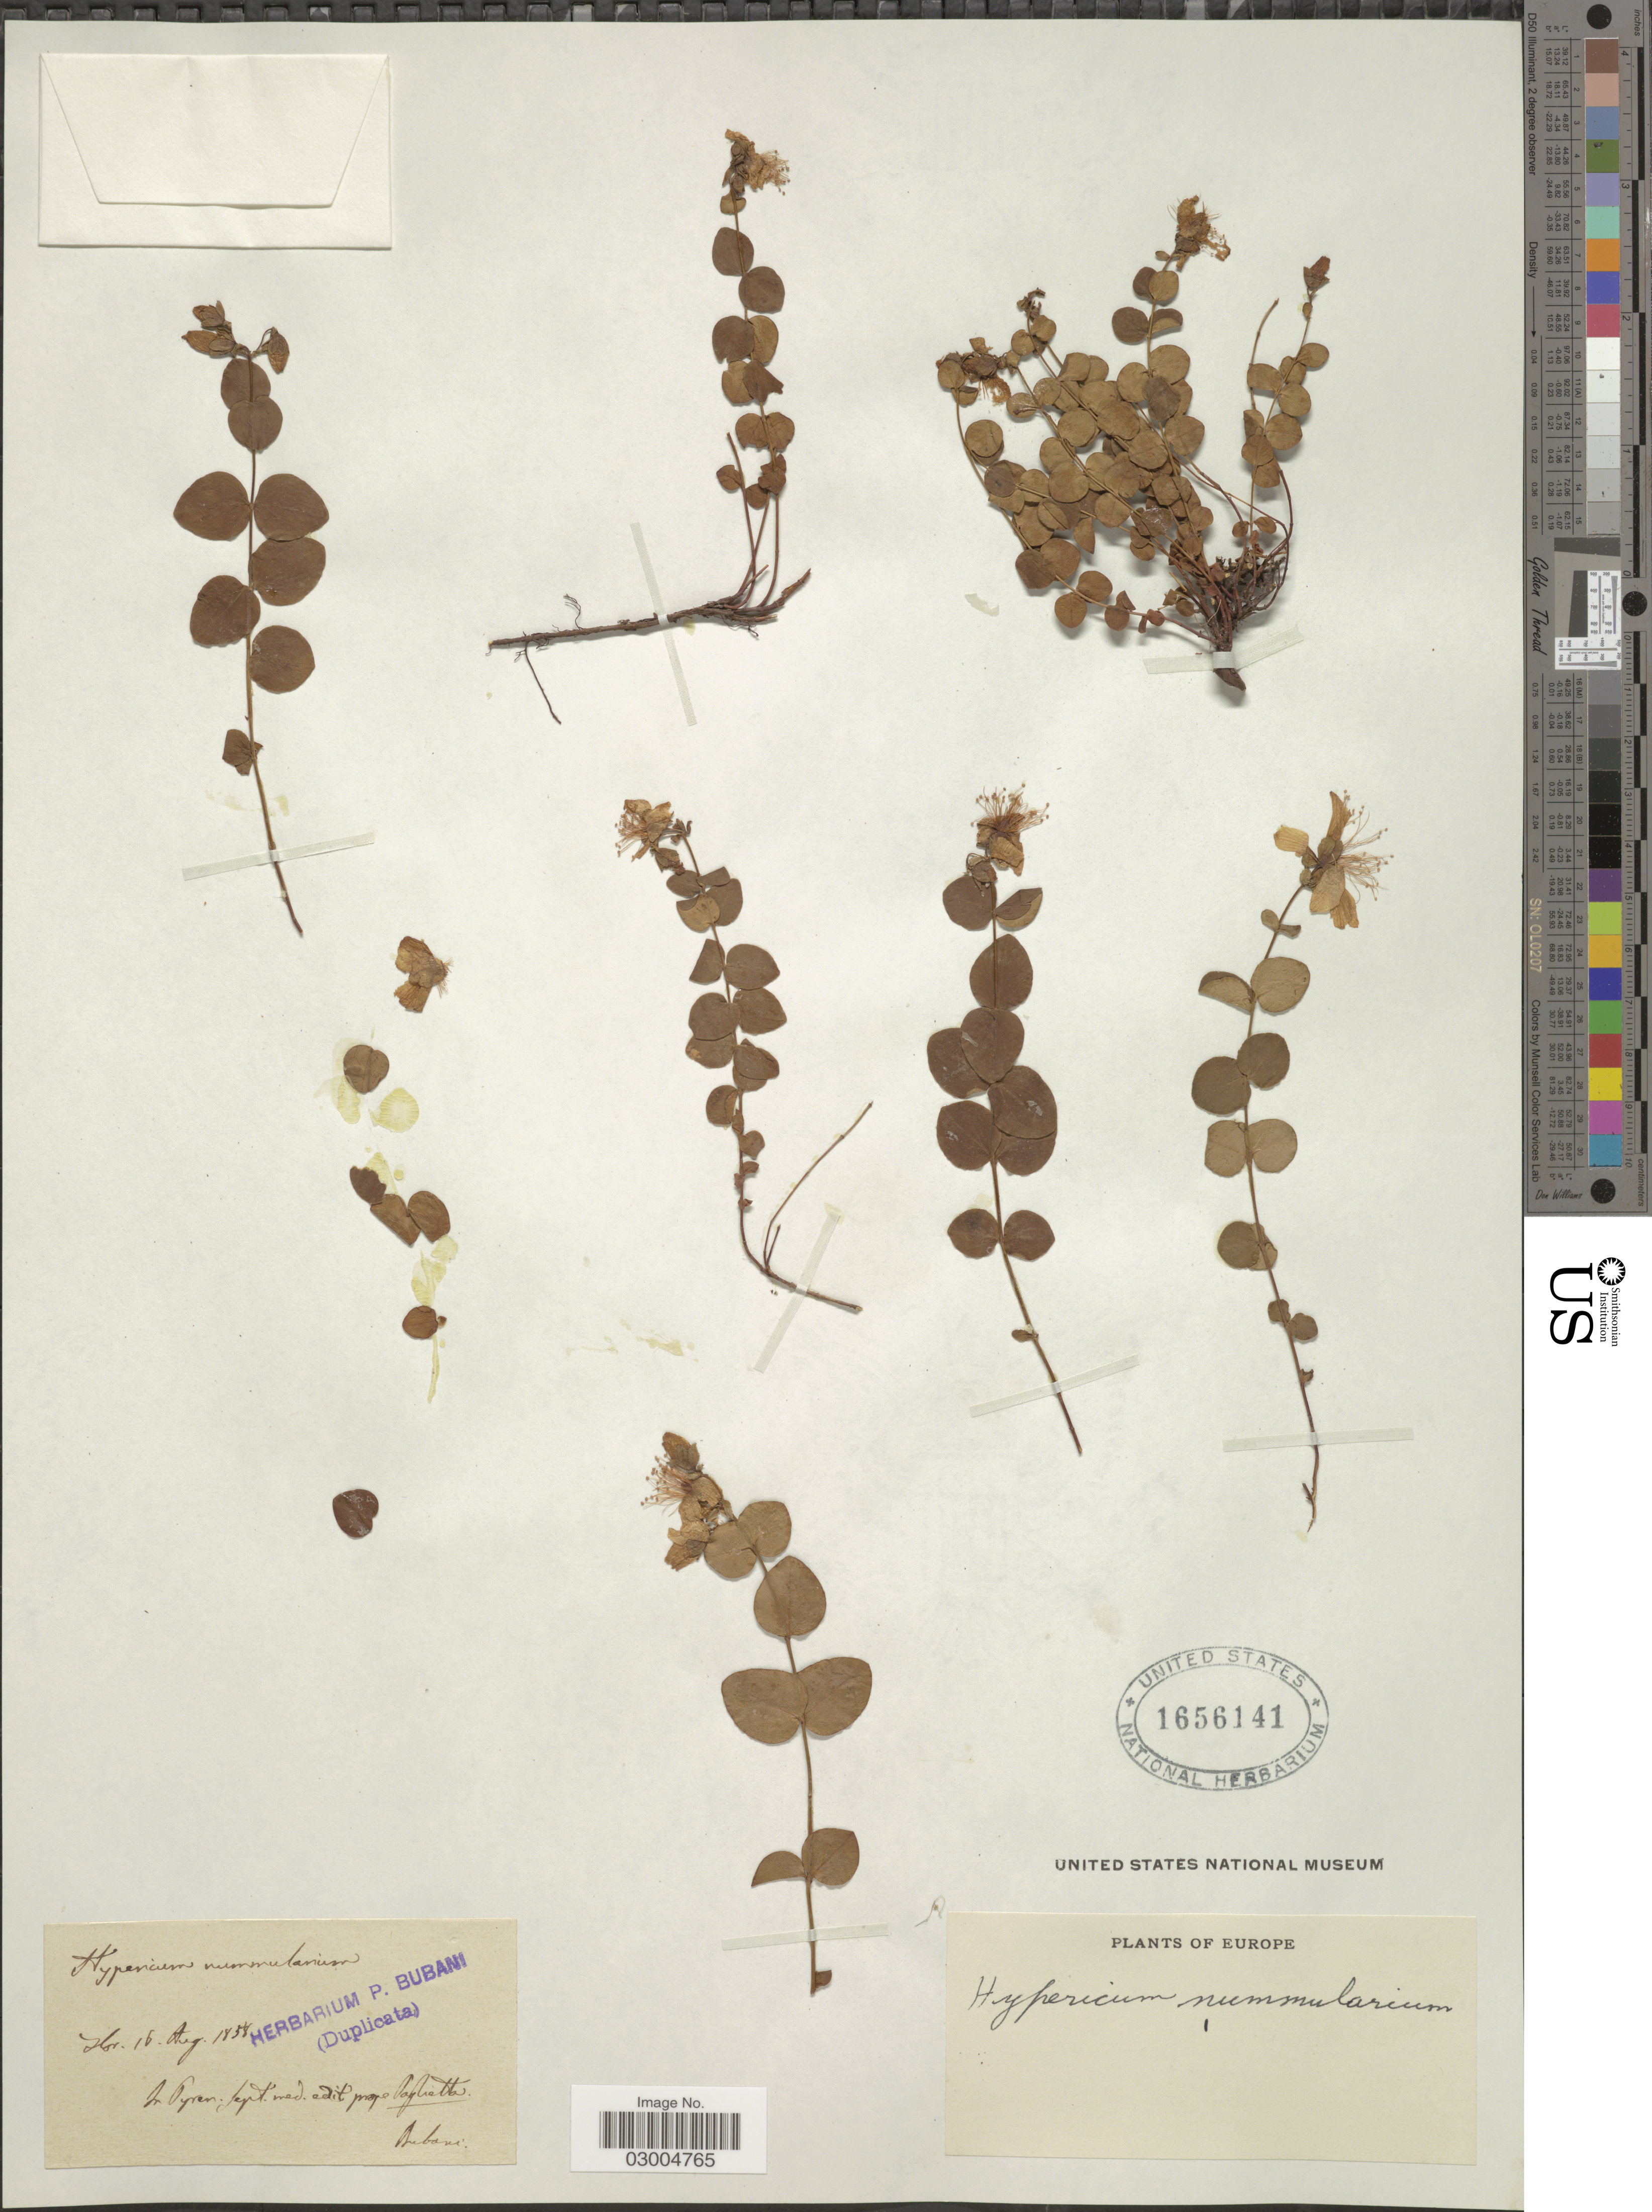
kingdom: Plantae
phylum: Tracheophyta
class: Magnoliopsida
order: Malpighiales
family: Hypericaceae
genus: Hypericum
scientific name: Hypericum nummularium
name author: L.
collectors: P. Bubani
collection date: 1858-08-16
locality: In Pyren. sept. med. edit prope Paplietta [interpreted].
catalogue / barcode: US 1656141